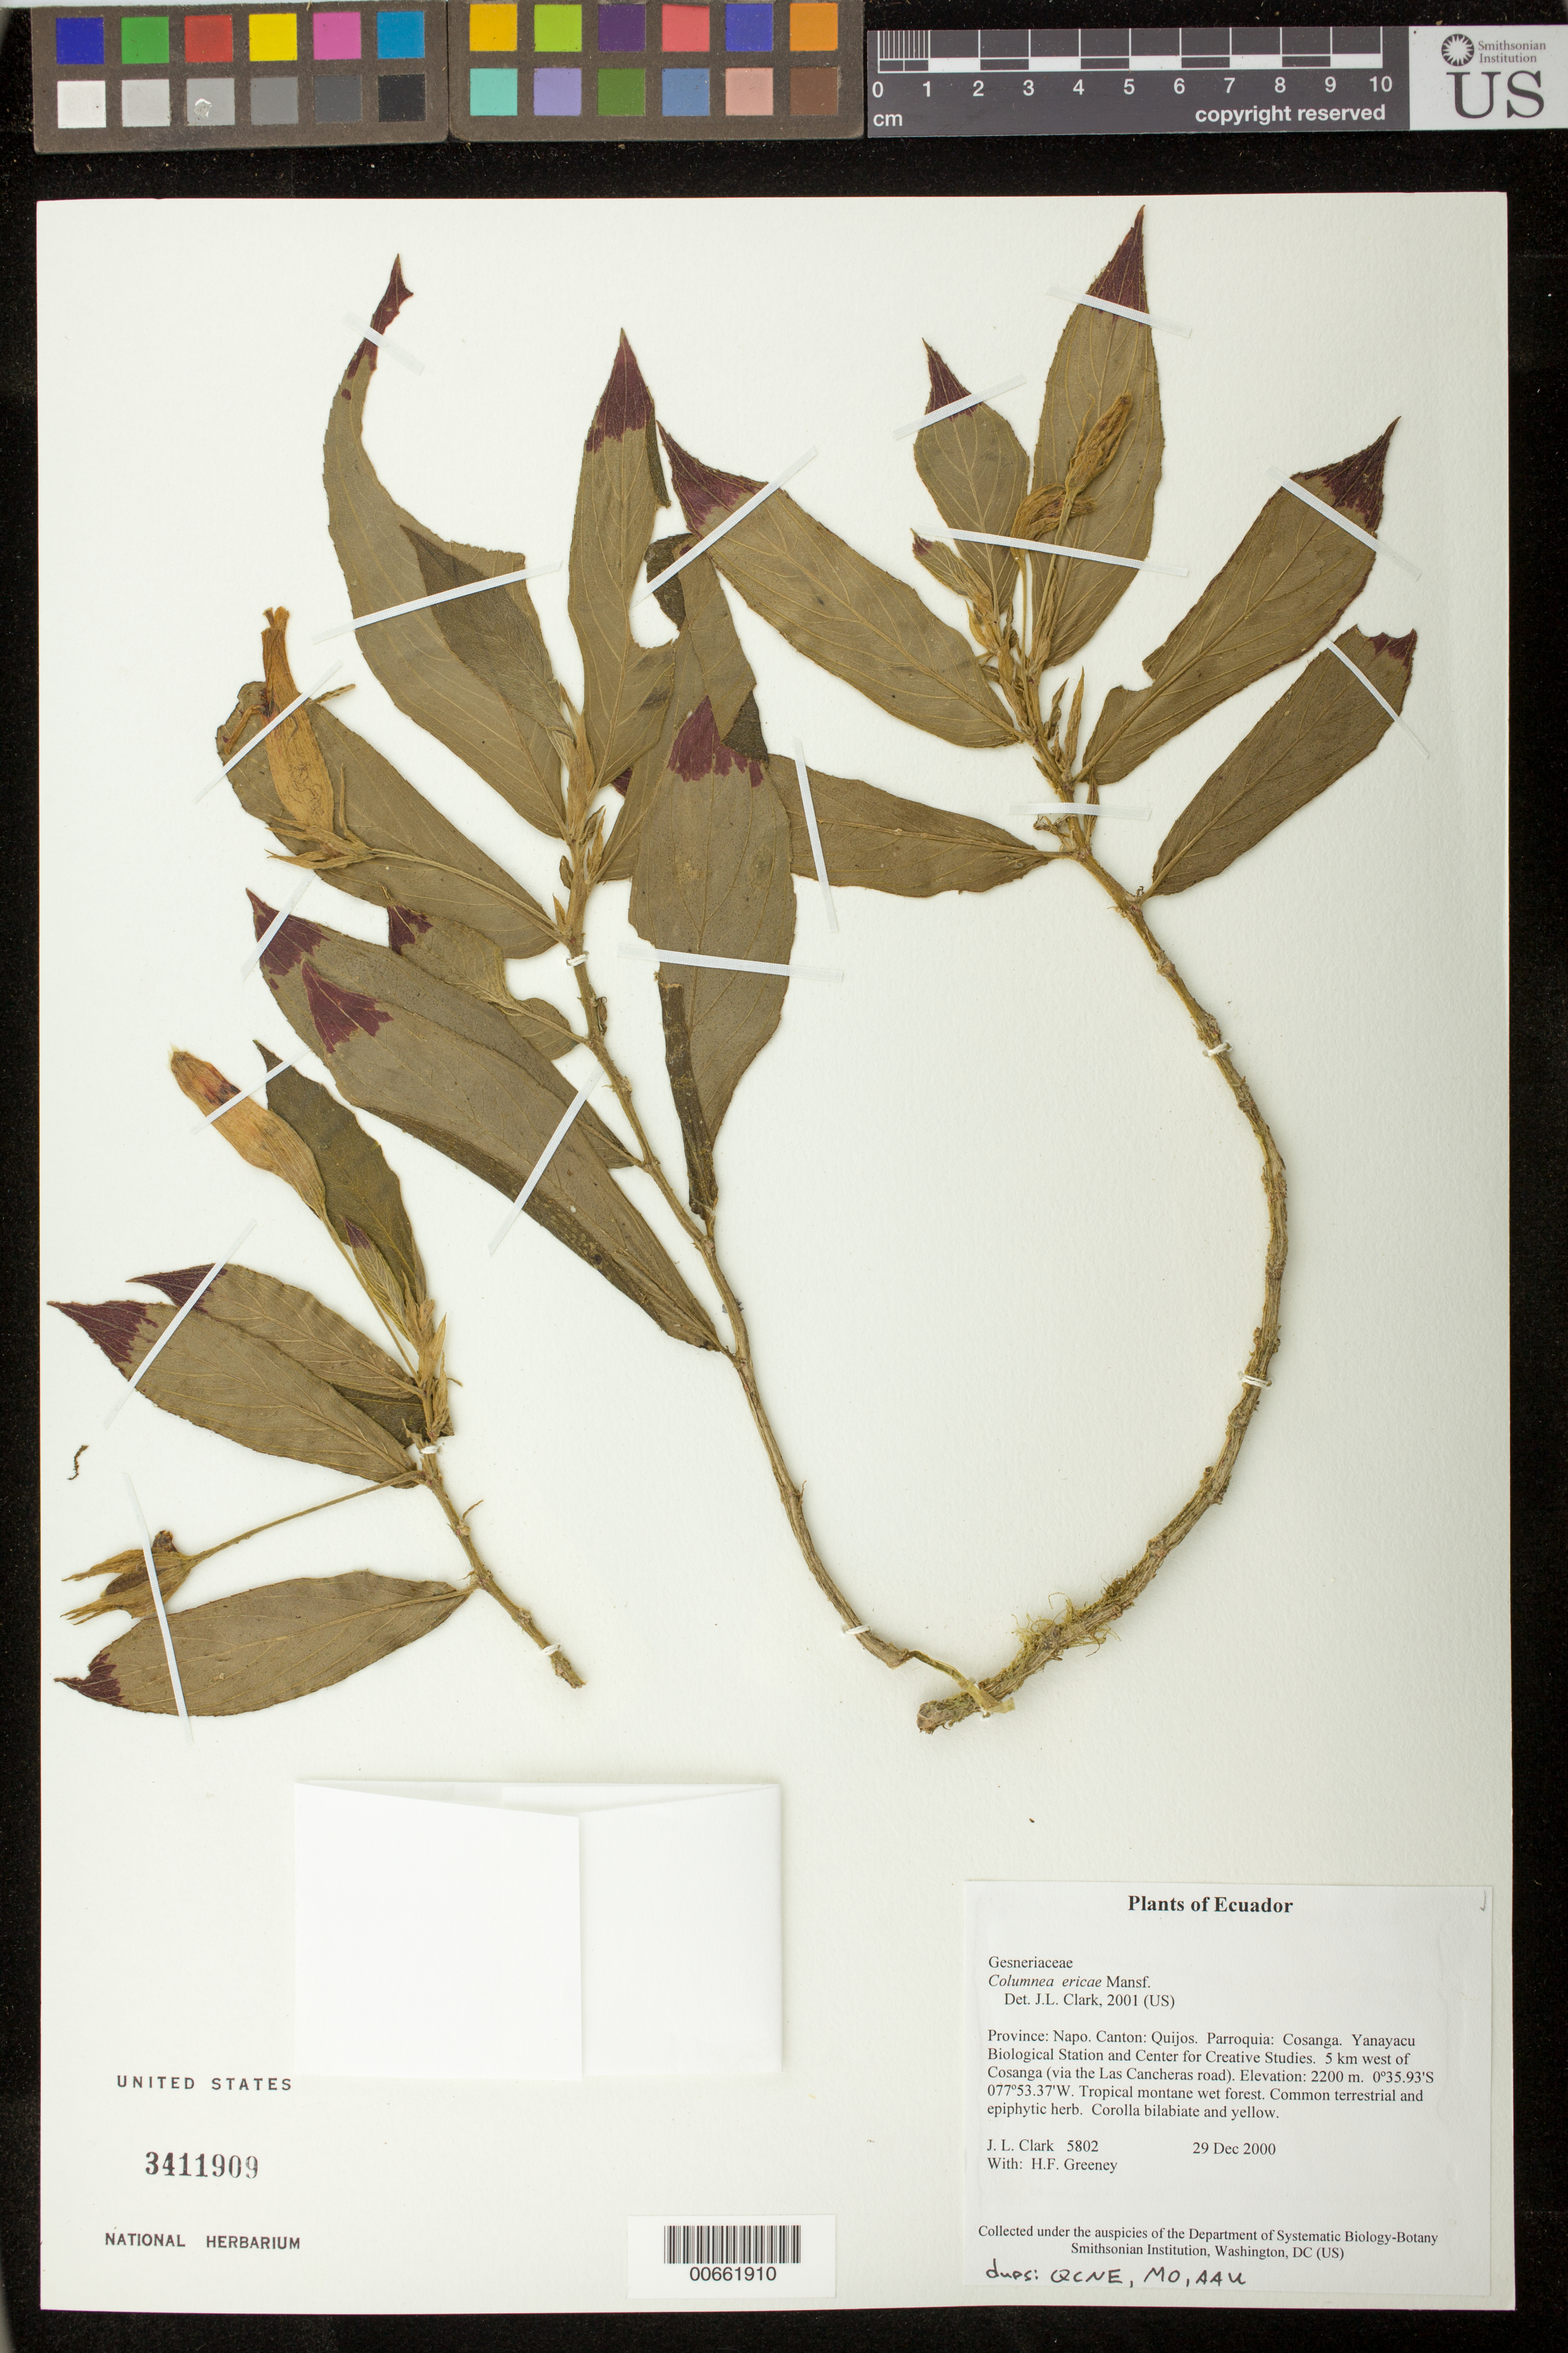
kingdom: Plantae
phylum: Tracheophyta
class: Magnoliopsida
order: Lamiales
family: Gesneriaceae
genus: Columnea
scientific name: Columnea ericae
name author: Mansf.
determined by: Clark, J. L., (SEL), The Marie Selby Botanical Garden (UNITED STATES)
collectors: J. L. Clark & H. Greeney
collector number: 5802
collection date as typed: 29 Dec 2000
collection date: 2000-12-29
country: Ecuador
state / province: Napo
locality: Cantón: Quijos. Parroquia: Cosanga. Yanayacu Biological Station and Center for Creative Studies. 5 km west of Cosanga (via the Las Cancheras road).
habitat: Tropical montane wet forest.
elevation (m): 2200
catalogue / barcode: US 3411909